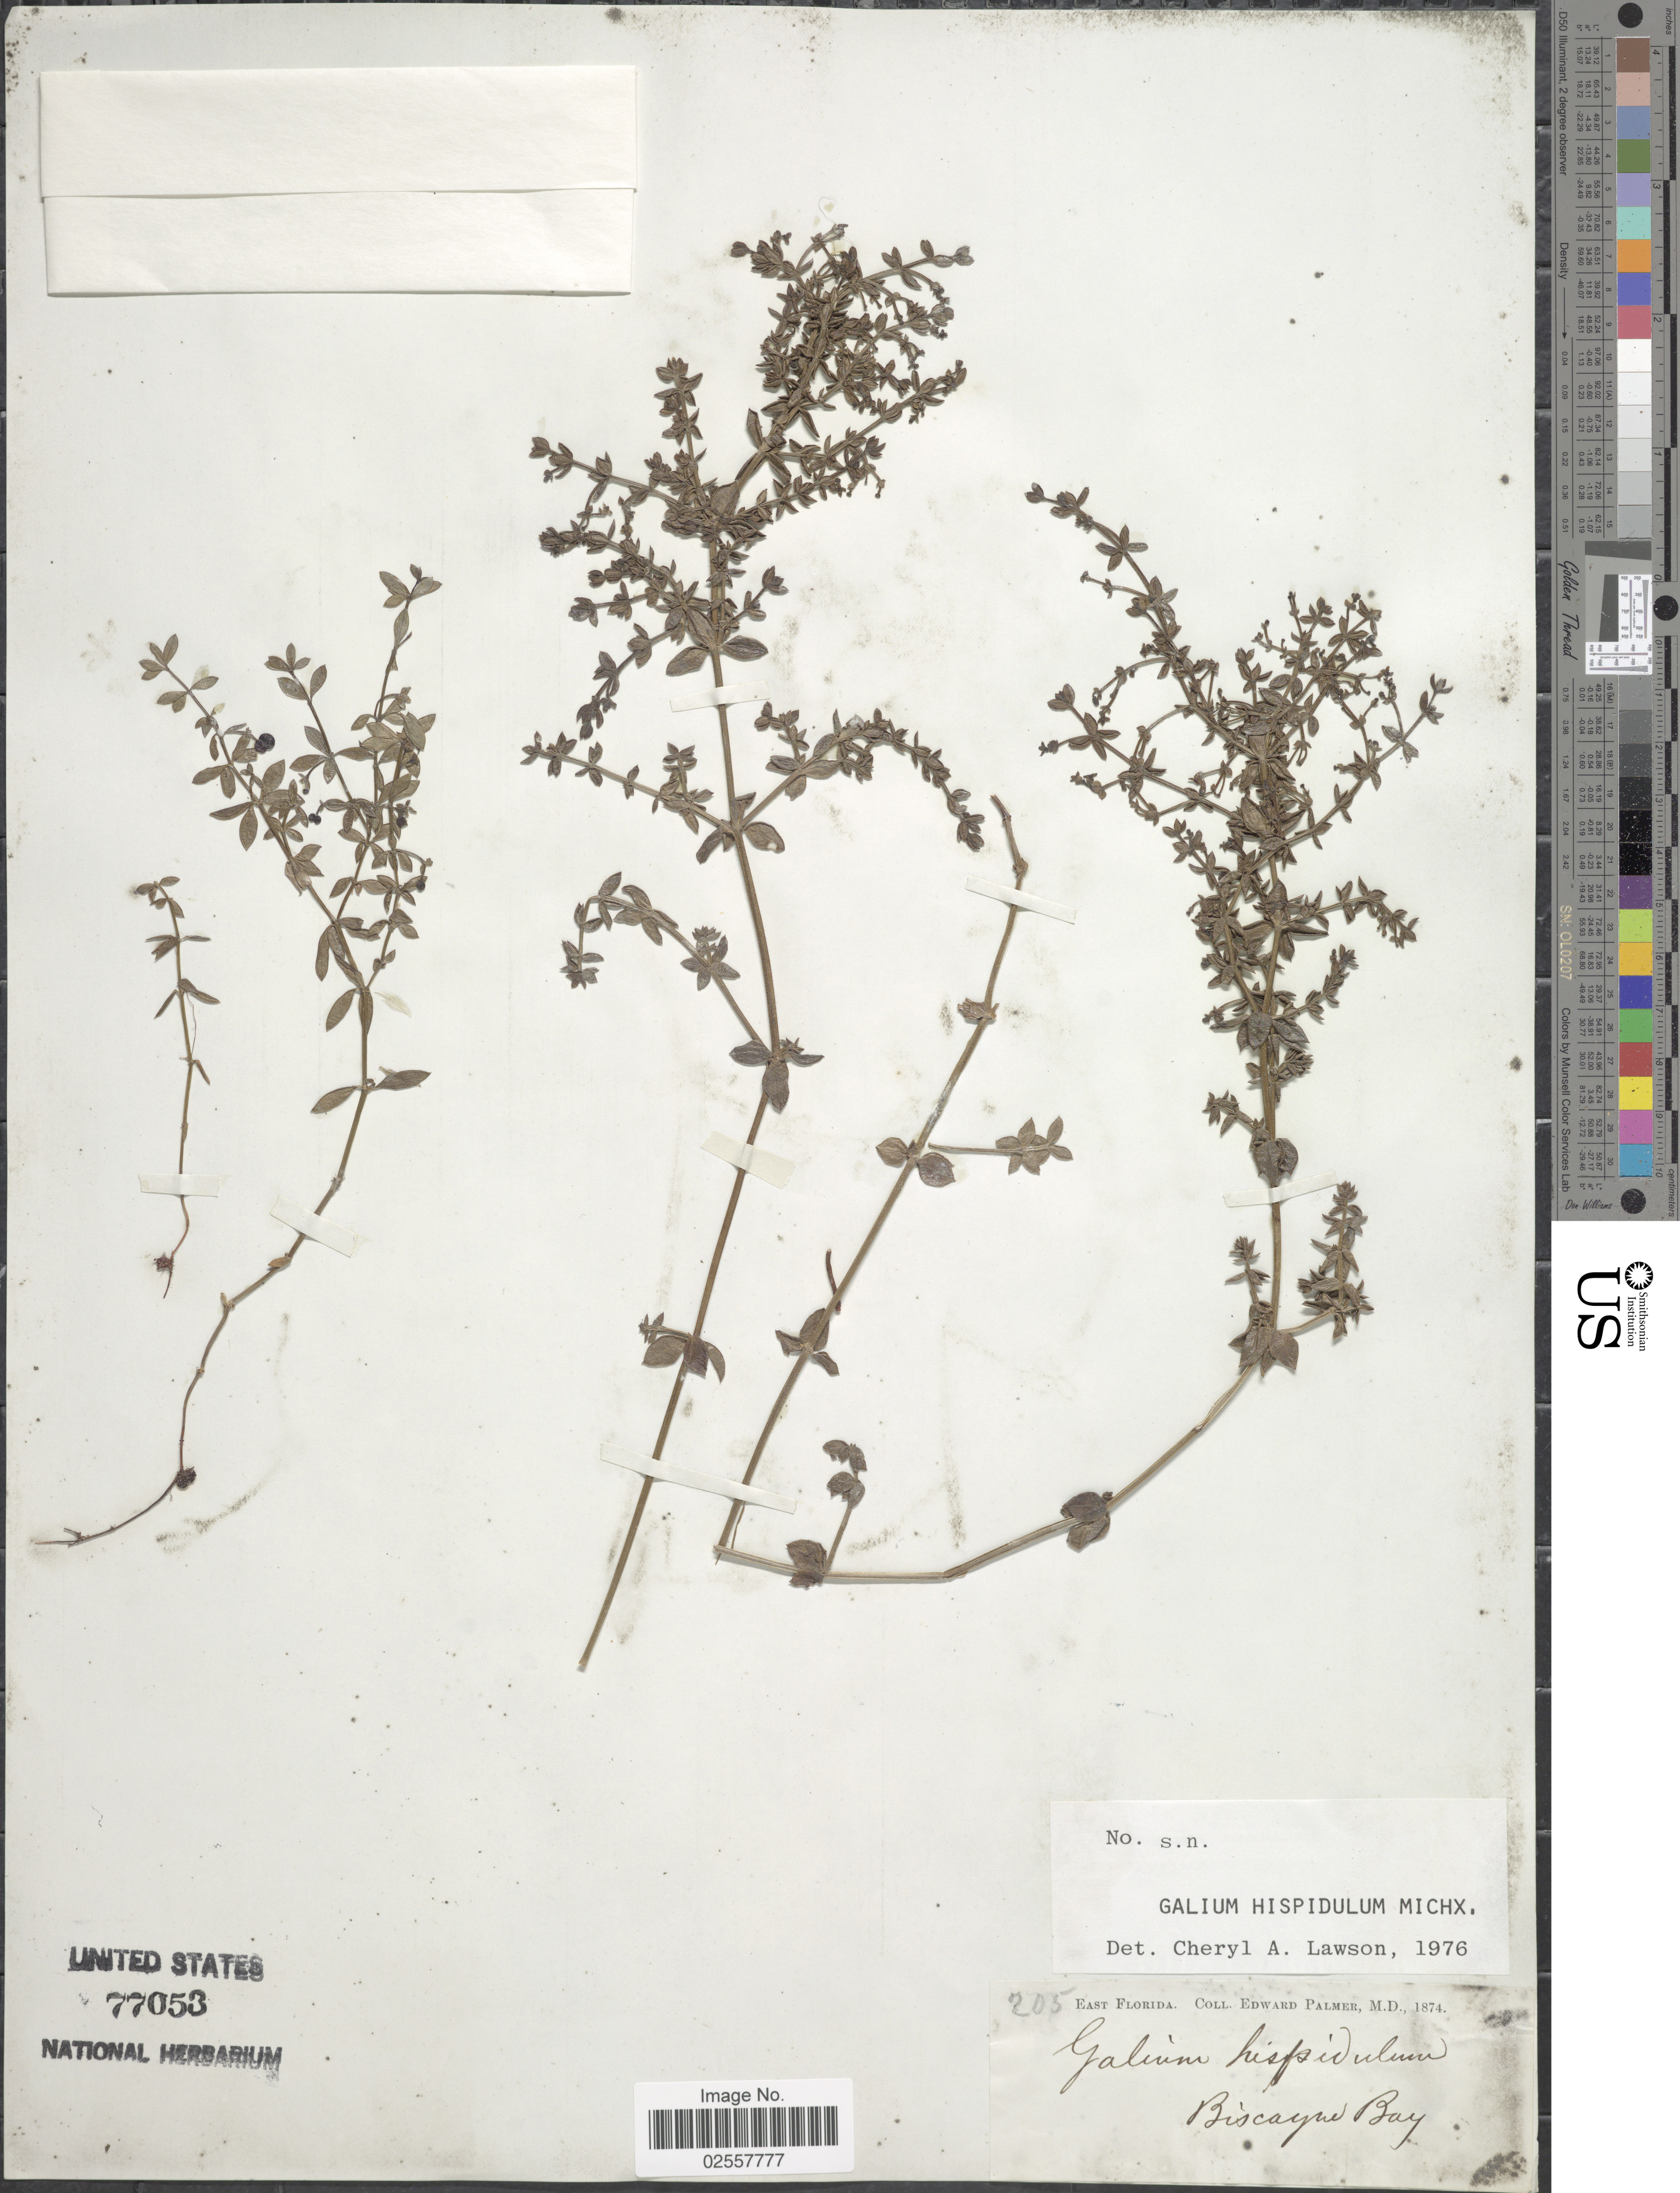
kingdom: Plantae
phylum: Tracheophyta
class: Magnoliopsida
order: Gentianales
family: Rubiaceae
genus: Galium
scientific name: Galium hispidulum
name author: Michx.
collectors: E. Palmer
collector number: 205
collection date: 1874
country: United States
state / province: Florida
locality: East Florida. Biscayne Bay.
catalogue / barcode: US 77053